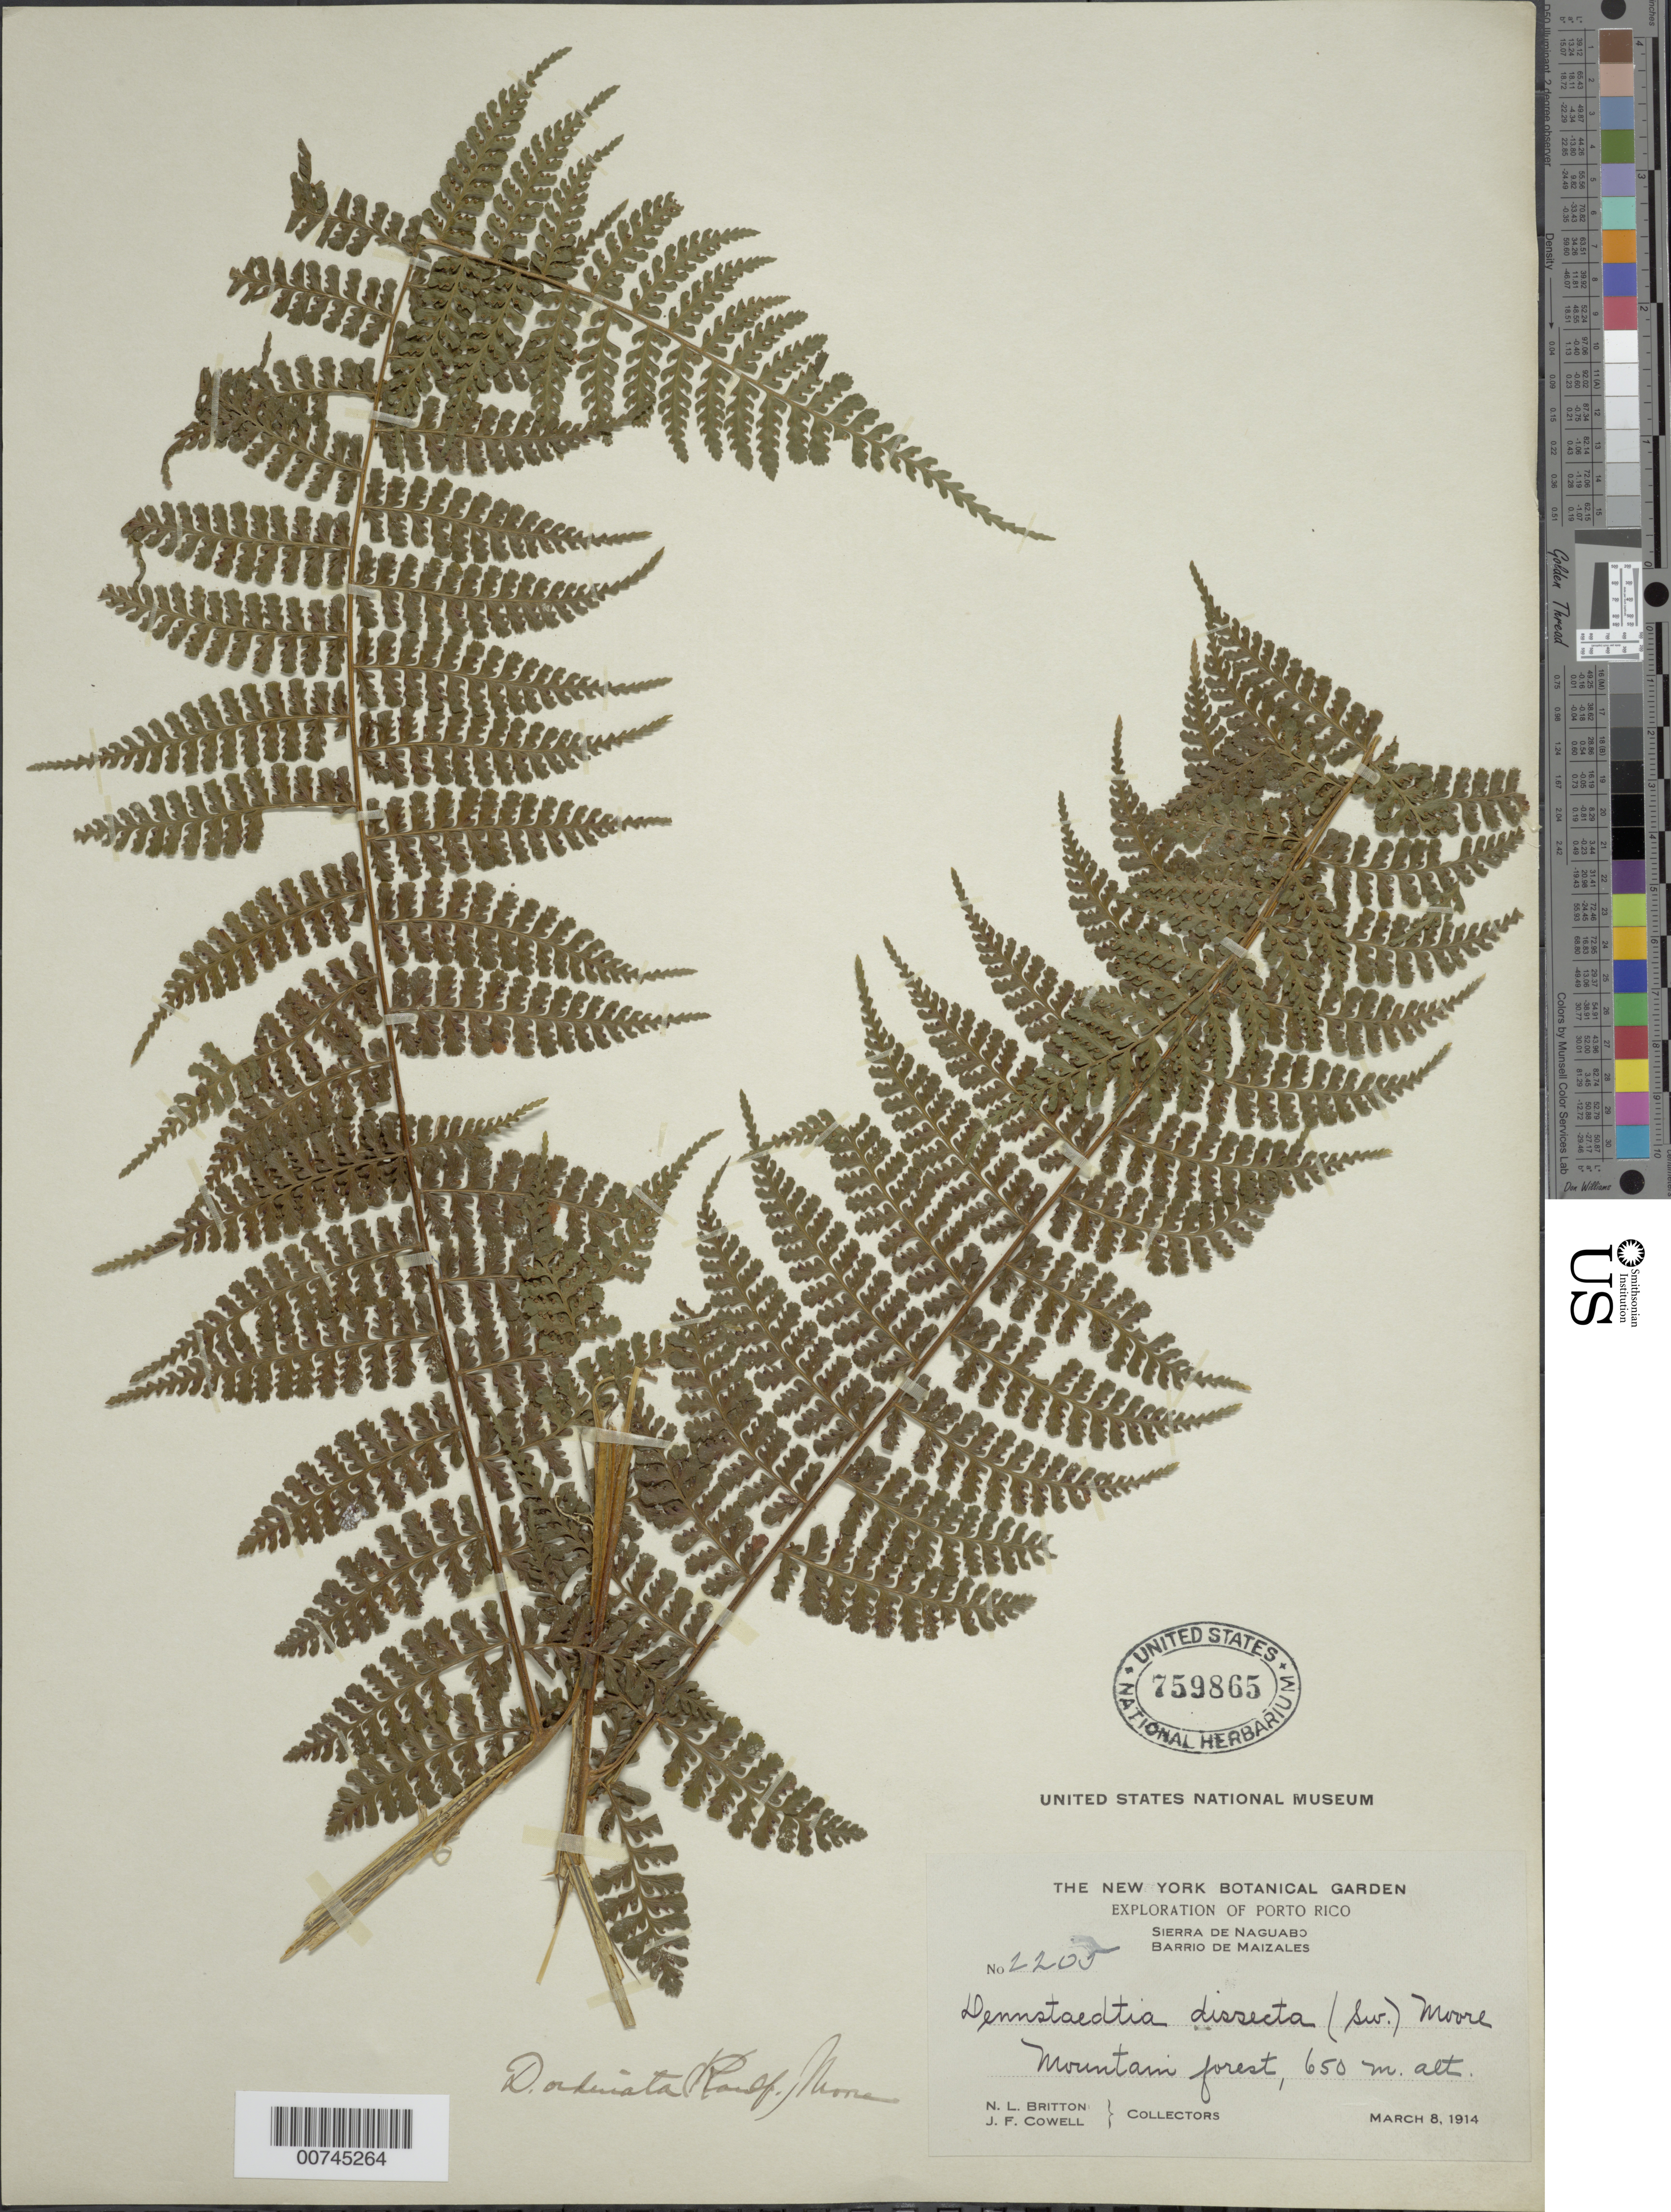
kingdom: Plantae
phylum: Tracheophyta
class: Polypodiopsida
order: Polypodiales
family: Dennstaedtiaceae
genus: Dennstaedtia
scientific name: Dennstaedtia dissecta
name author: (Sw.) T. Moore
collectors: N. Britton & J. F. Cowell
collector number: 2205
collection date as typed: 08 Mar 1914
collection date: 1914-03-08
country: Puerto Rico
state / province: Naguabo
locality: Sierra de Naguabo, Barrio de Maizales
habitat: Mountain forest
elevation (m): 650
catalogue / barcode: US 759865